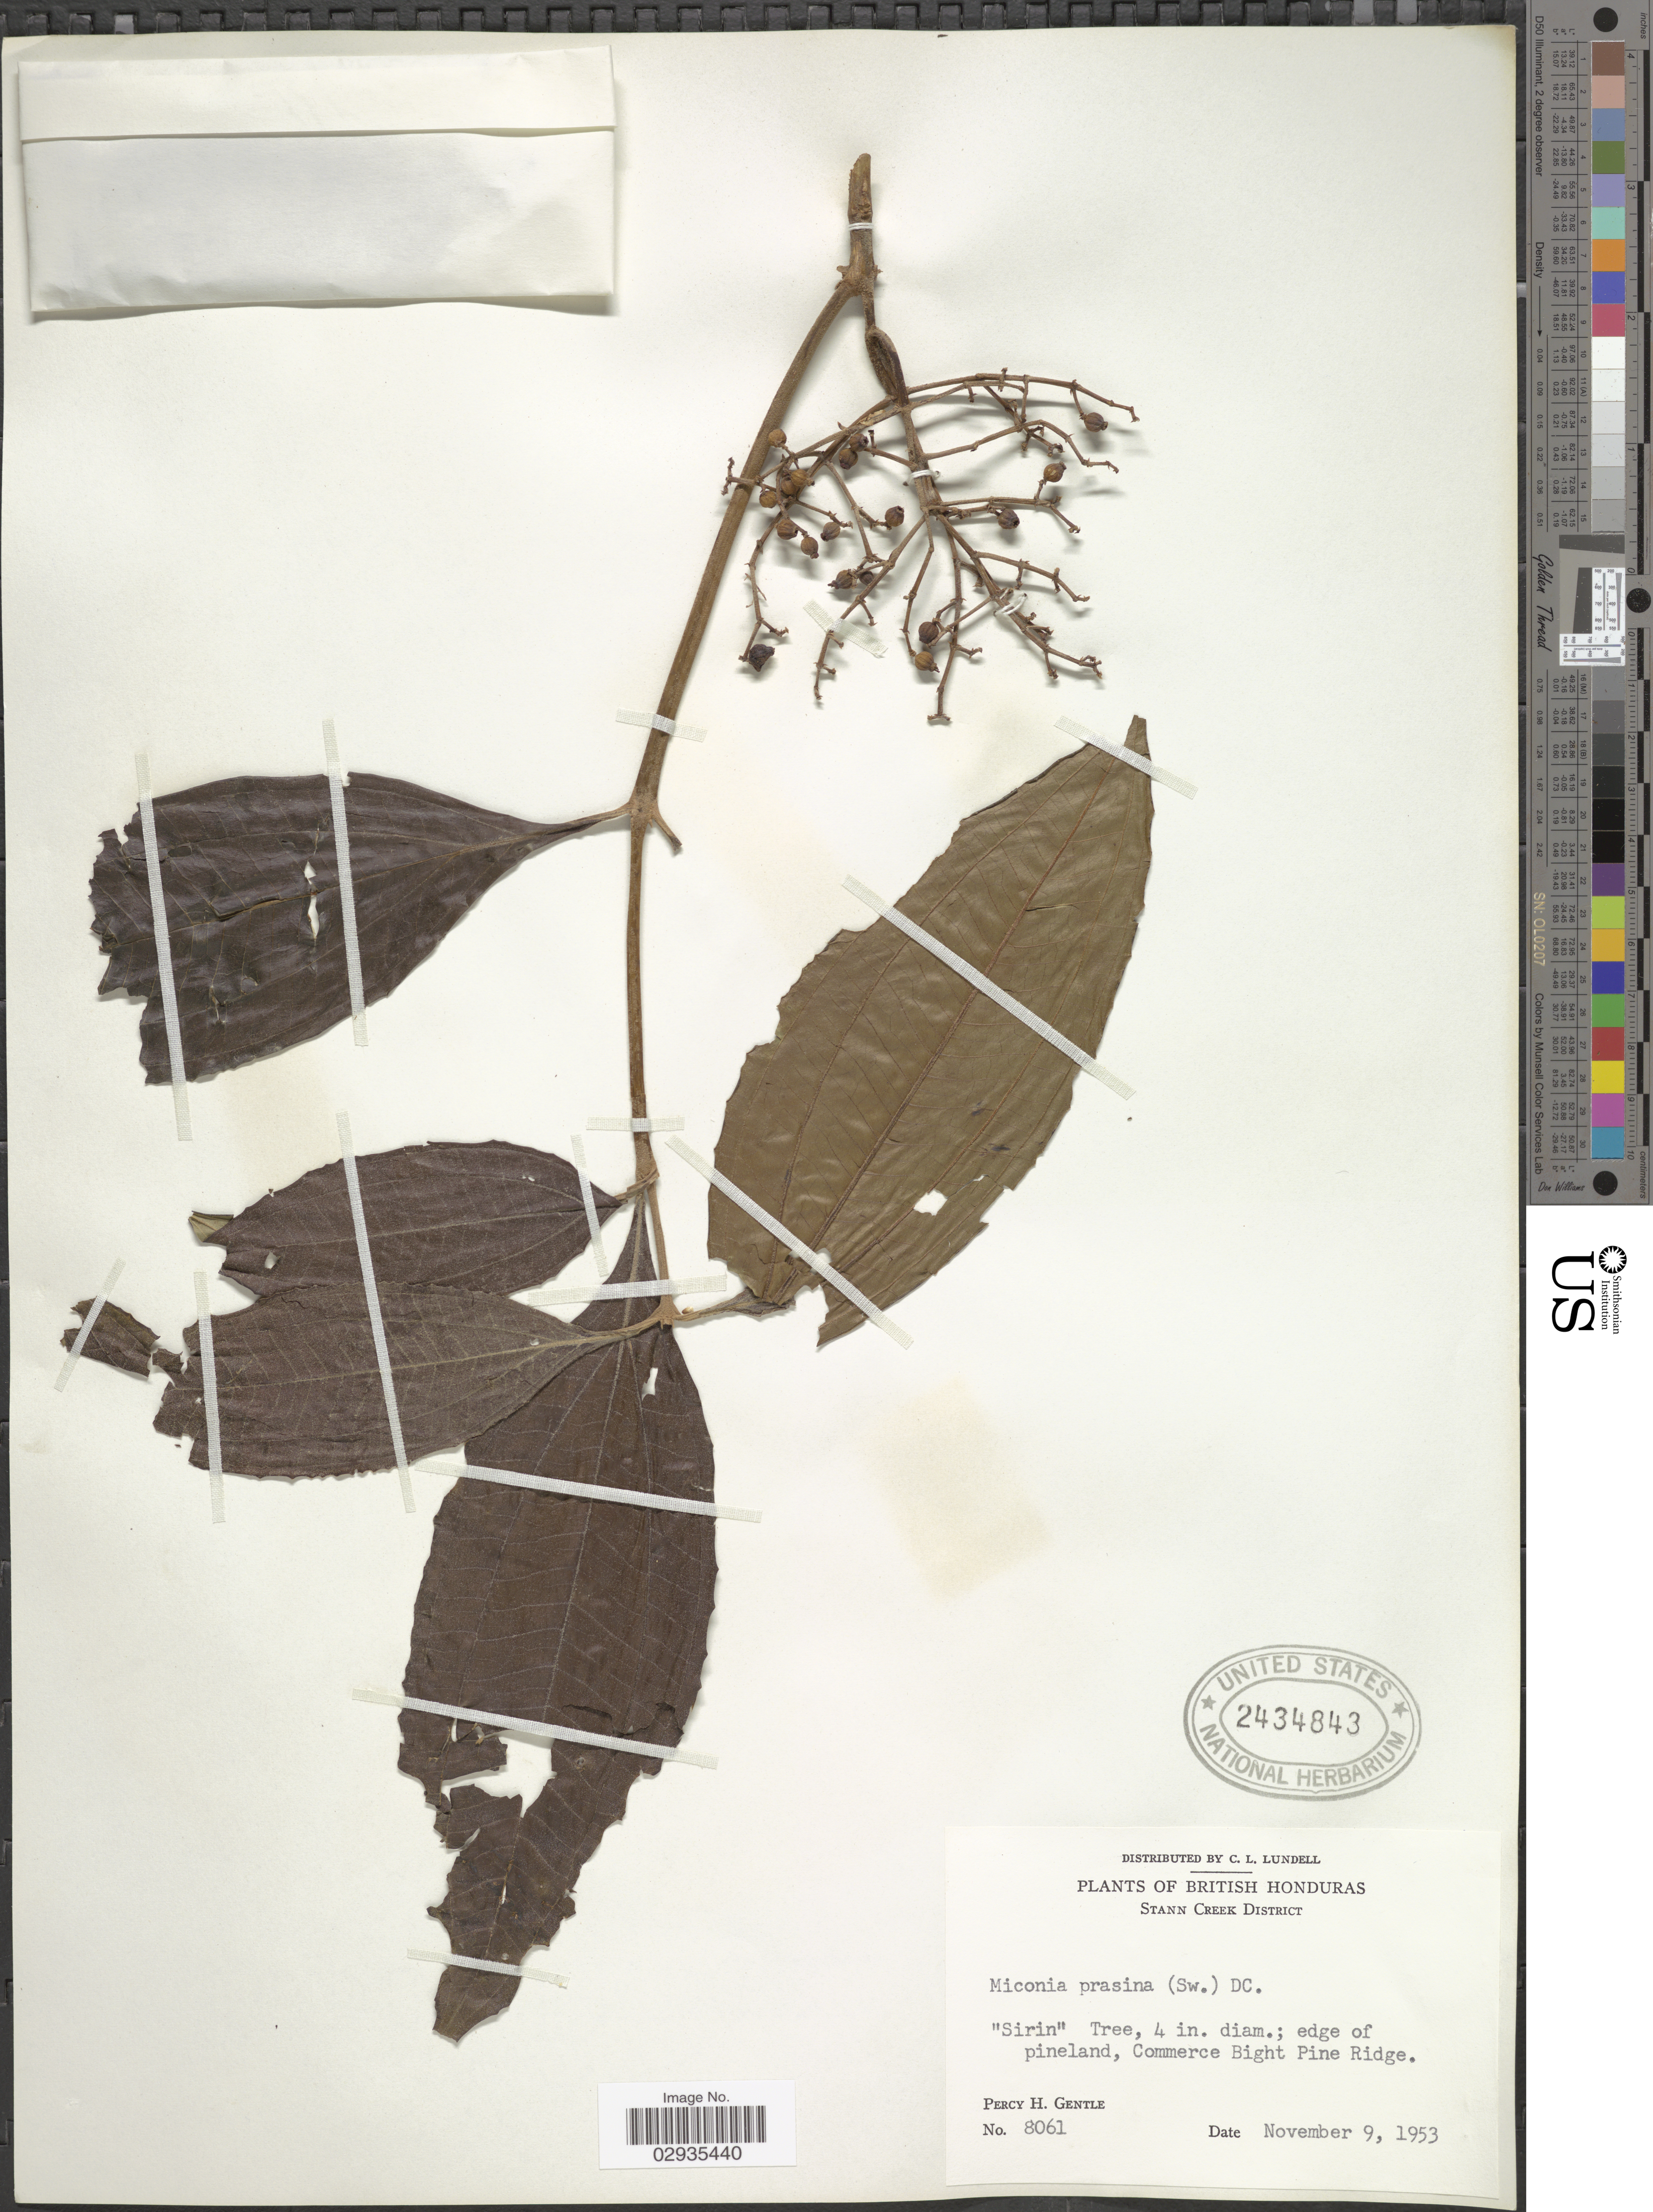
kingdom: Plantae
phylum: Tracheophyta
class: Magnoliopsida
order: Myrtales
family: Melastomataceae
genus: Miconia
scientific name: Miconia prasina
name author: (Sw.) DC.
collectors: P. H. Gentle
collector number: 8061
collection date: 1953-11-09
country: Belize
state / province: Stann Creek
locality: British Honduras, Stann Creek District, "Sirin", Commerce Bight Pine Ridge.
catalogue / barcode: US 2434843